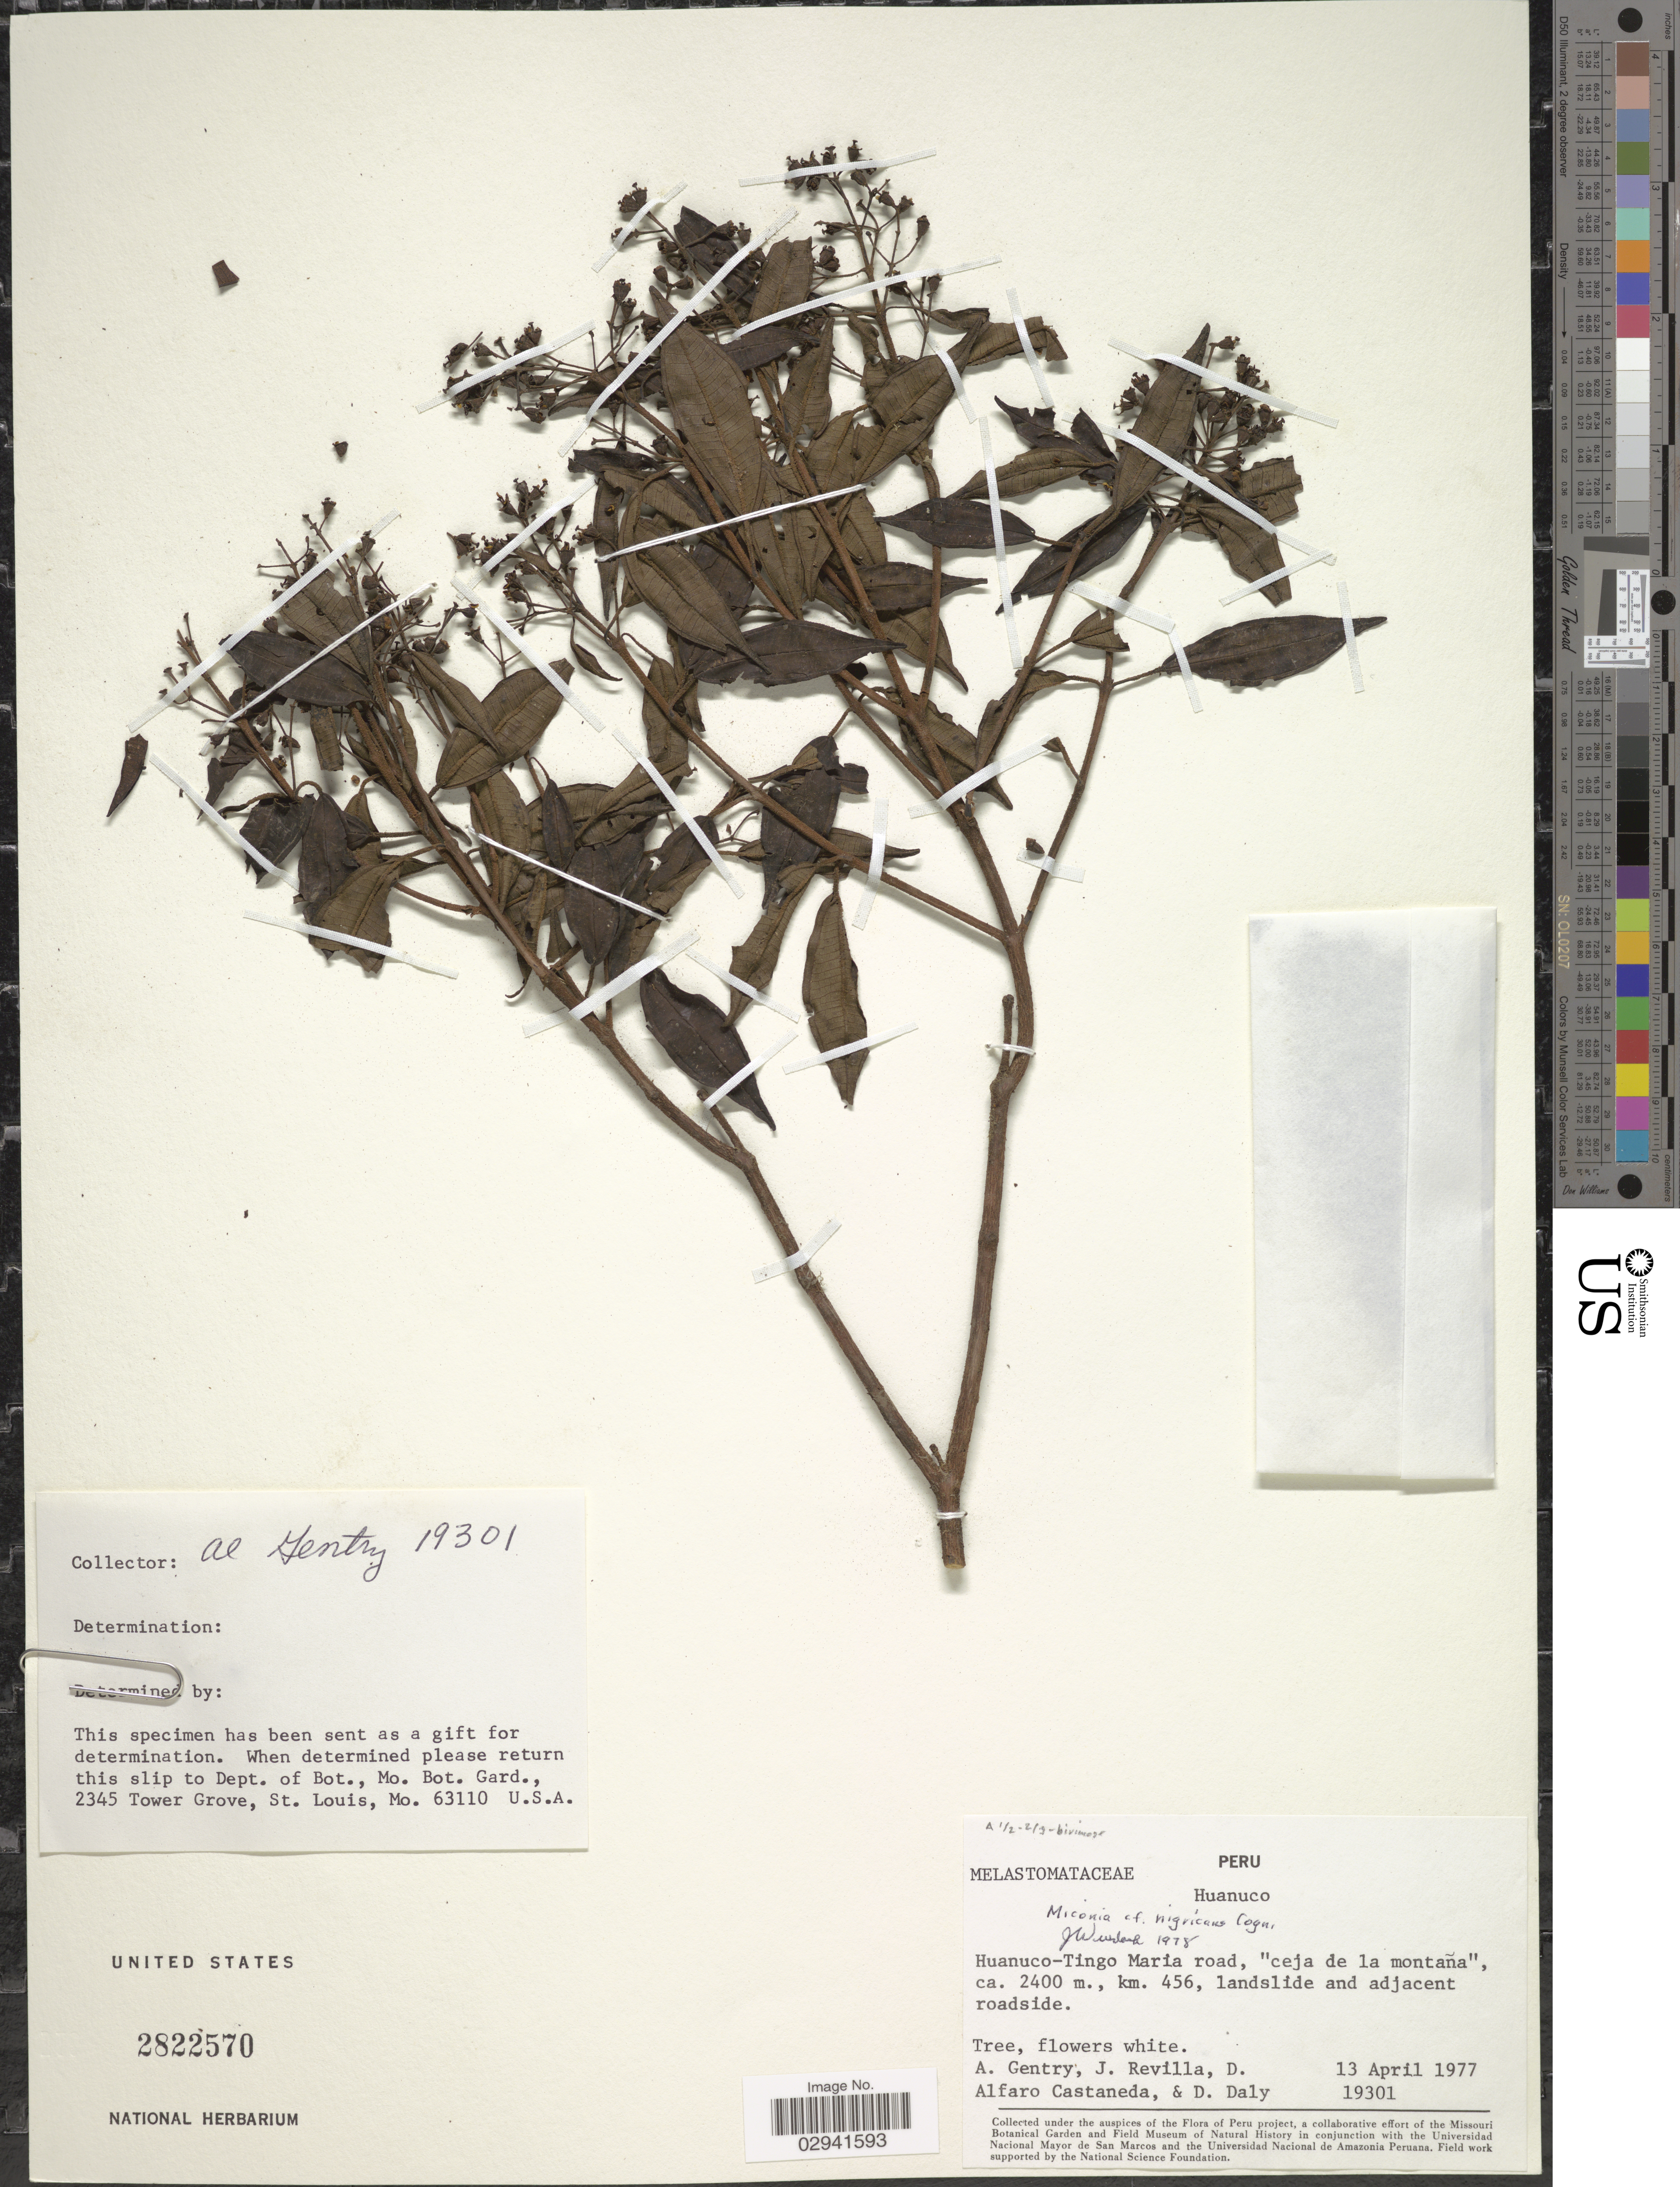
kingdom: Plantae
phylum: Tracheophyta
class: Magnoliopsida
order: Myrtales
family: Melastomataceae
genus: Miconia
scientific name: Miconia nigricans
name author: Cogn.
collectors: A. H. Gentry, J. Revilla, D. Alfaro Castaneda & D. C. Daly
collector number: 19301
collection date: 1977-04-13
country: Peru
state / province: Huánuco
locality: Huanuco-Tingo Maria road, "ceja de la montaña", km. 456, landslide and adjacent roadside.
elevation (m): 2400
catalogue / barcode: US 2822570